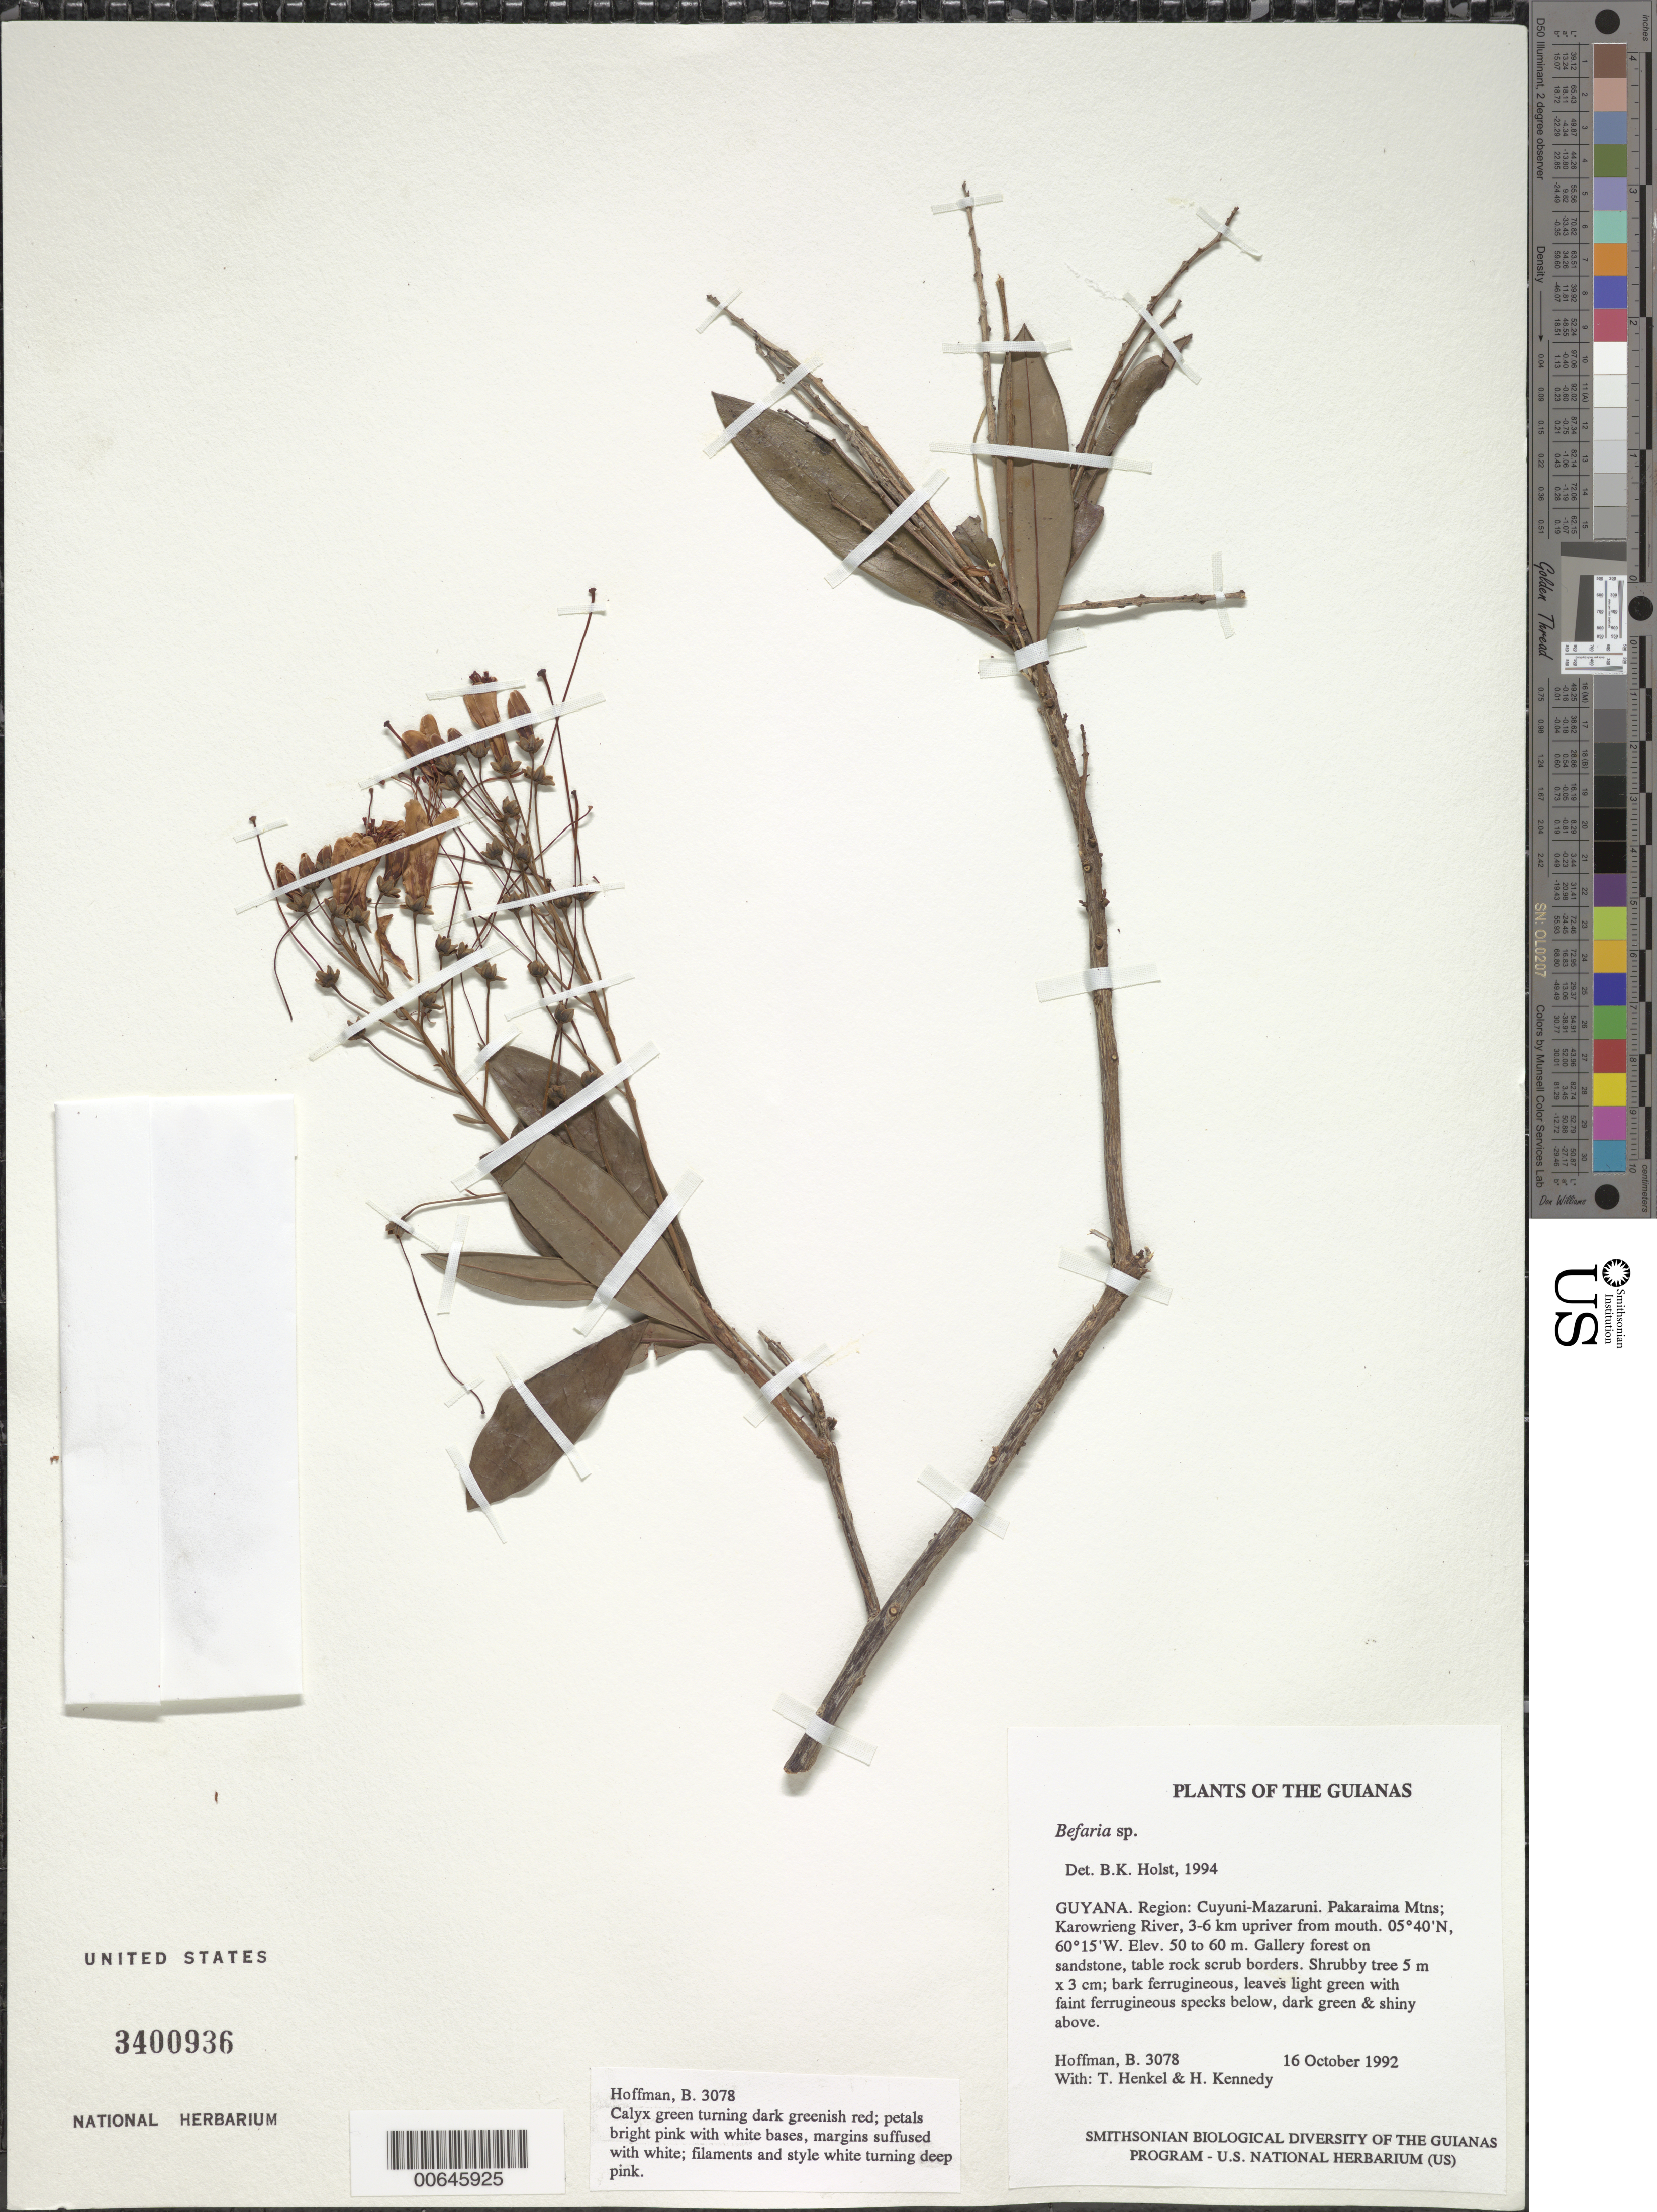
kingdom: Plantae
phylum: Tracheophyta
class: Magnoliopsida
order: Ericales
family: Ericaceae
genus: Bejaria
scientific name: Bejaria sprucei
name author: Meisn.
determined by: Luteyn, J. L.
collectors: B. Hoffman, T. Henkel & H. Kennedy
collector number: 3078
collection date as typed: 16 October 1992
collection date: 1992-10-16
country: Guyana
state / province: Cuyuni-Mazaruni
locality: Pakaraima Mountains; Karowrieng River, 3-6 km upriver from mouth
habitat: Gallery forest on sandstone, table rock scrub borders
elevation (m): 50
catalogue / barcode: US 3400936